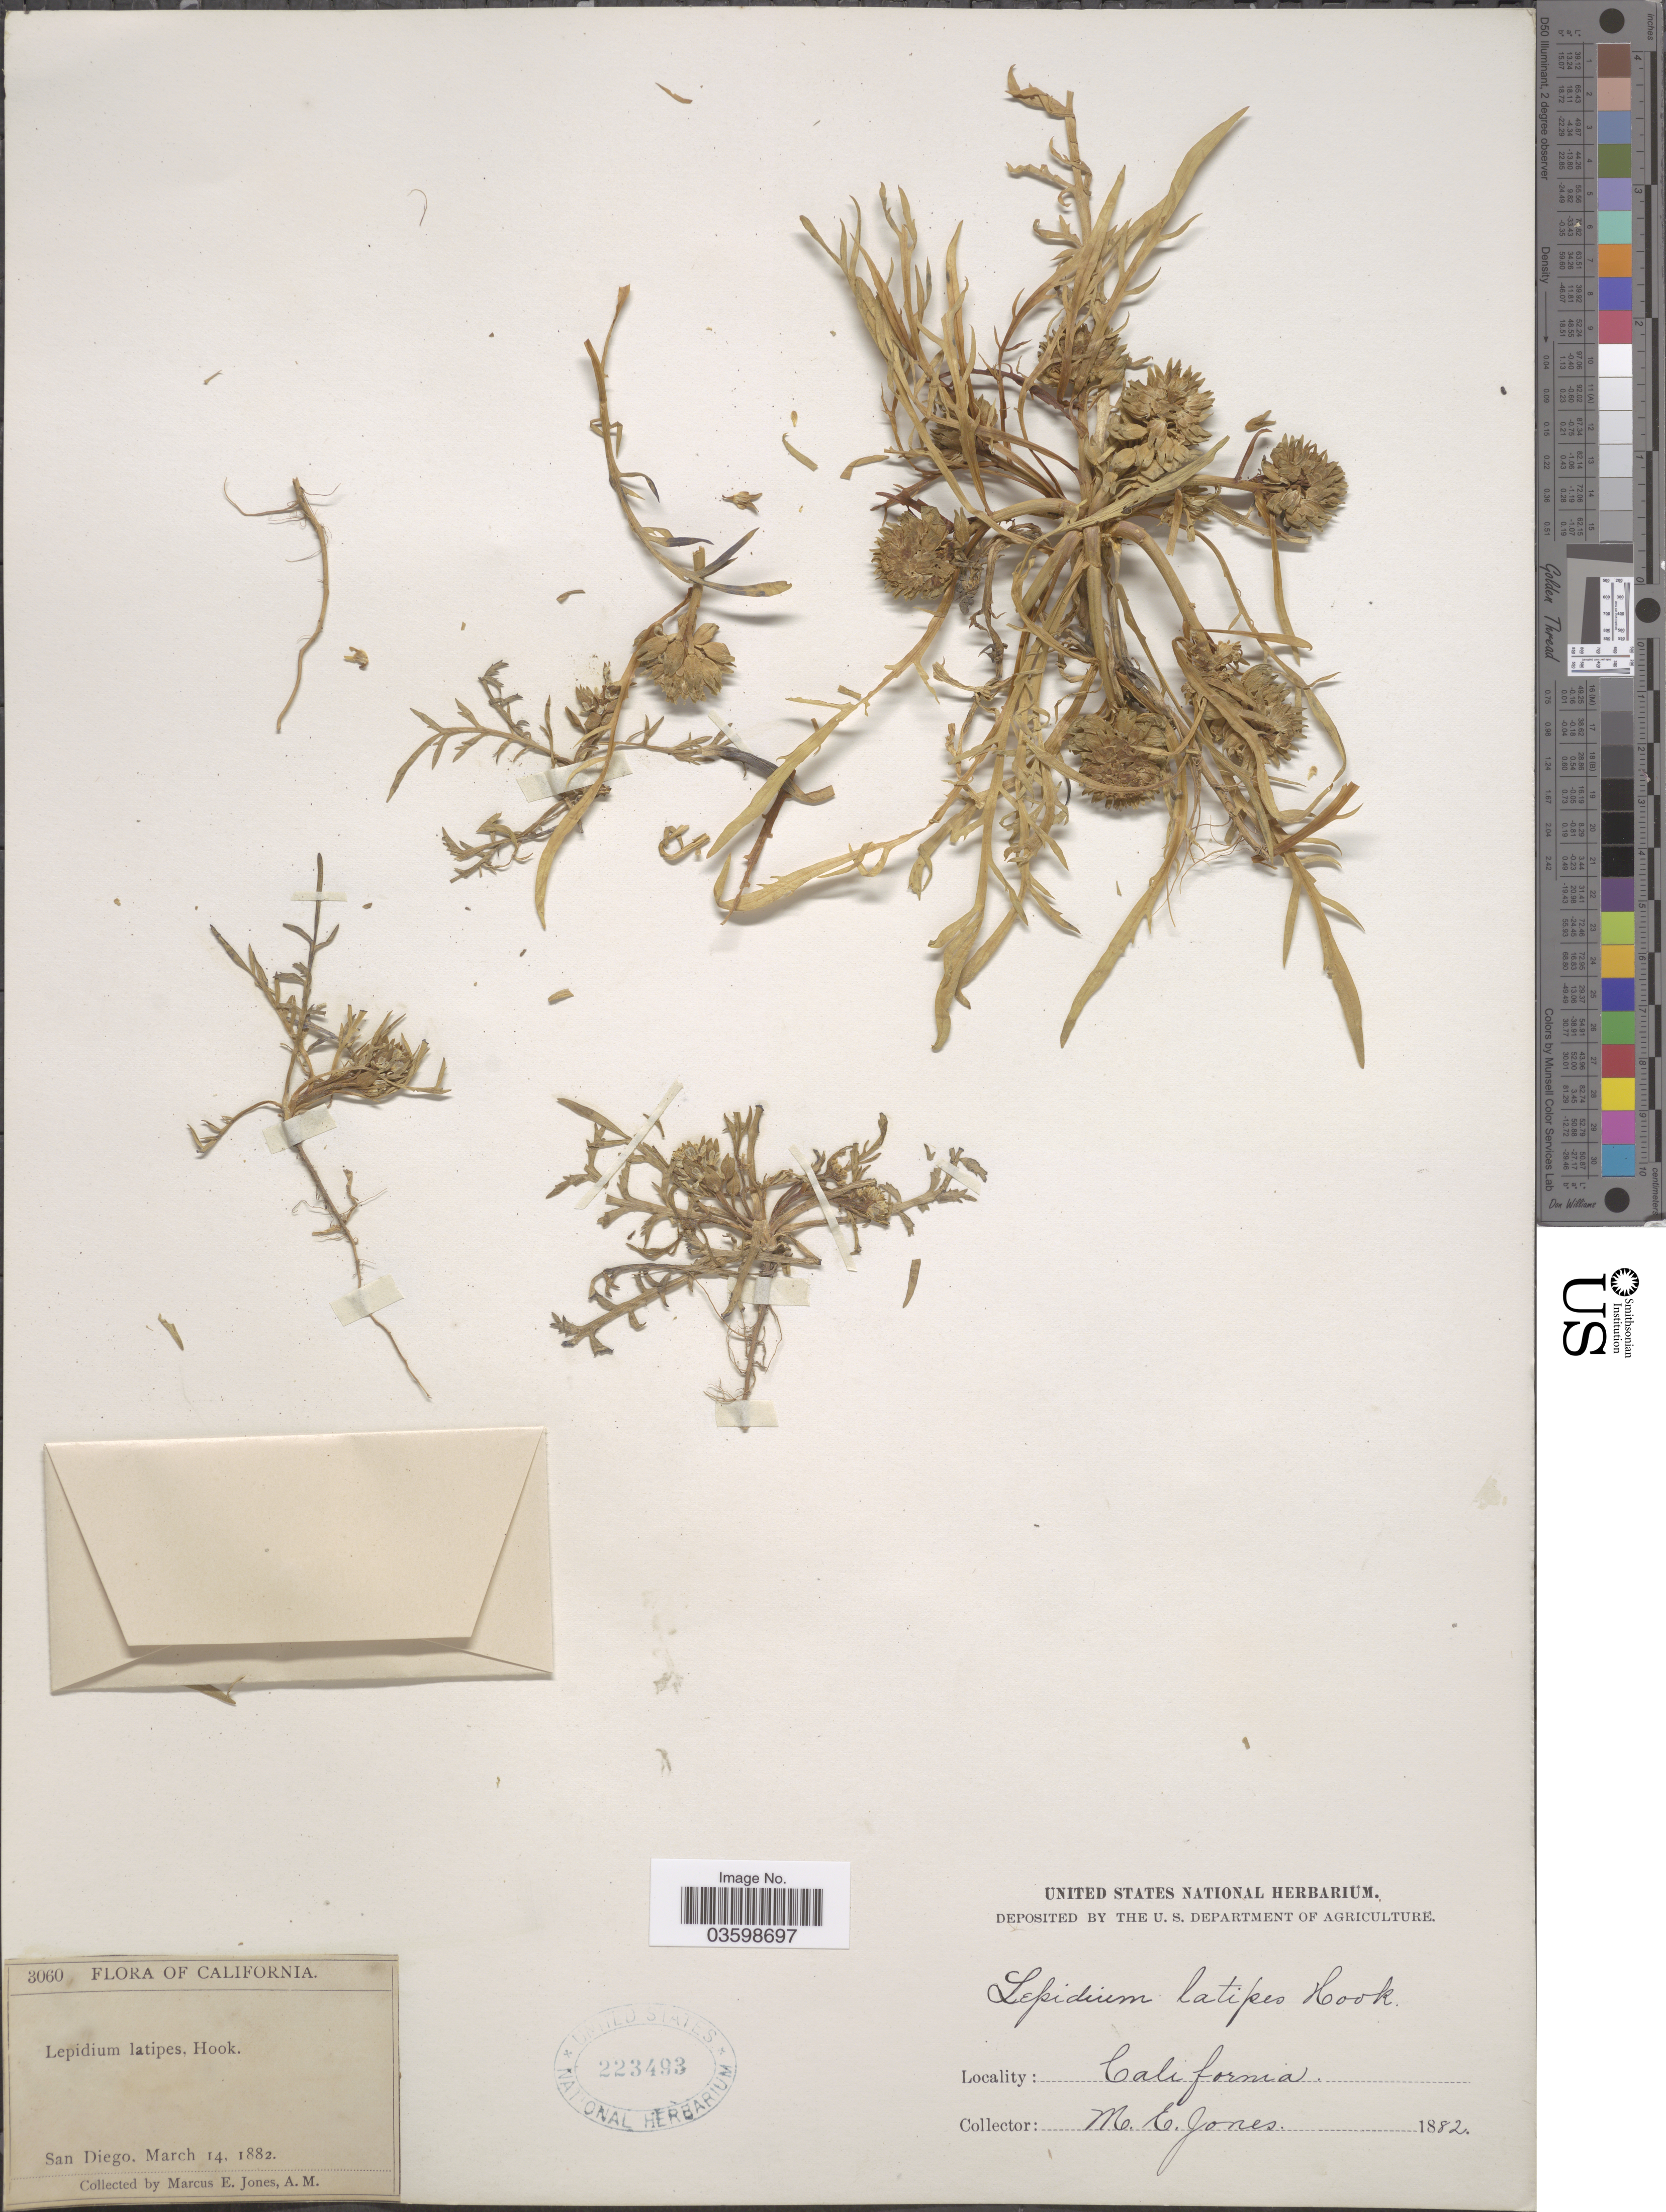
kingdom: Plantae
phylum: Tracheophyta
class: Magnoliopsida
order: Brassicales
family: Brassicaceae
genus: Lepidium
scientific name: Lepidium latipes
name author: Hook.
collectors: M. E. Jones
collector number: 3060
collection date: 1882-03-14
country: United States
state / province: California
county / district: San Diego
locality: San Diego.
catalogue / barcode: US 223493